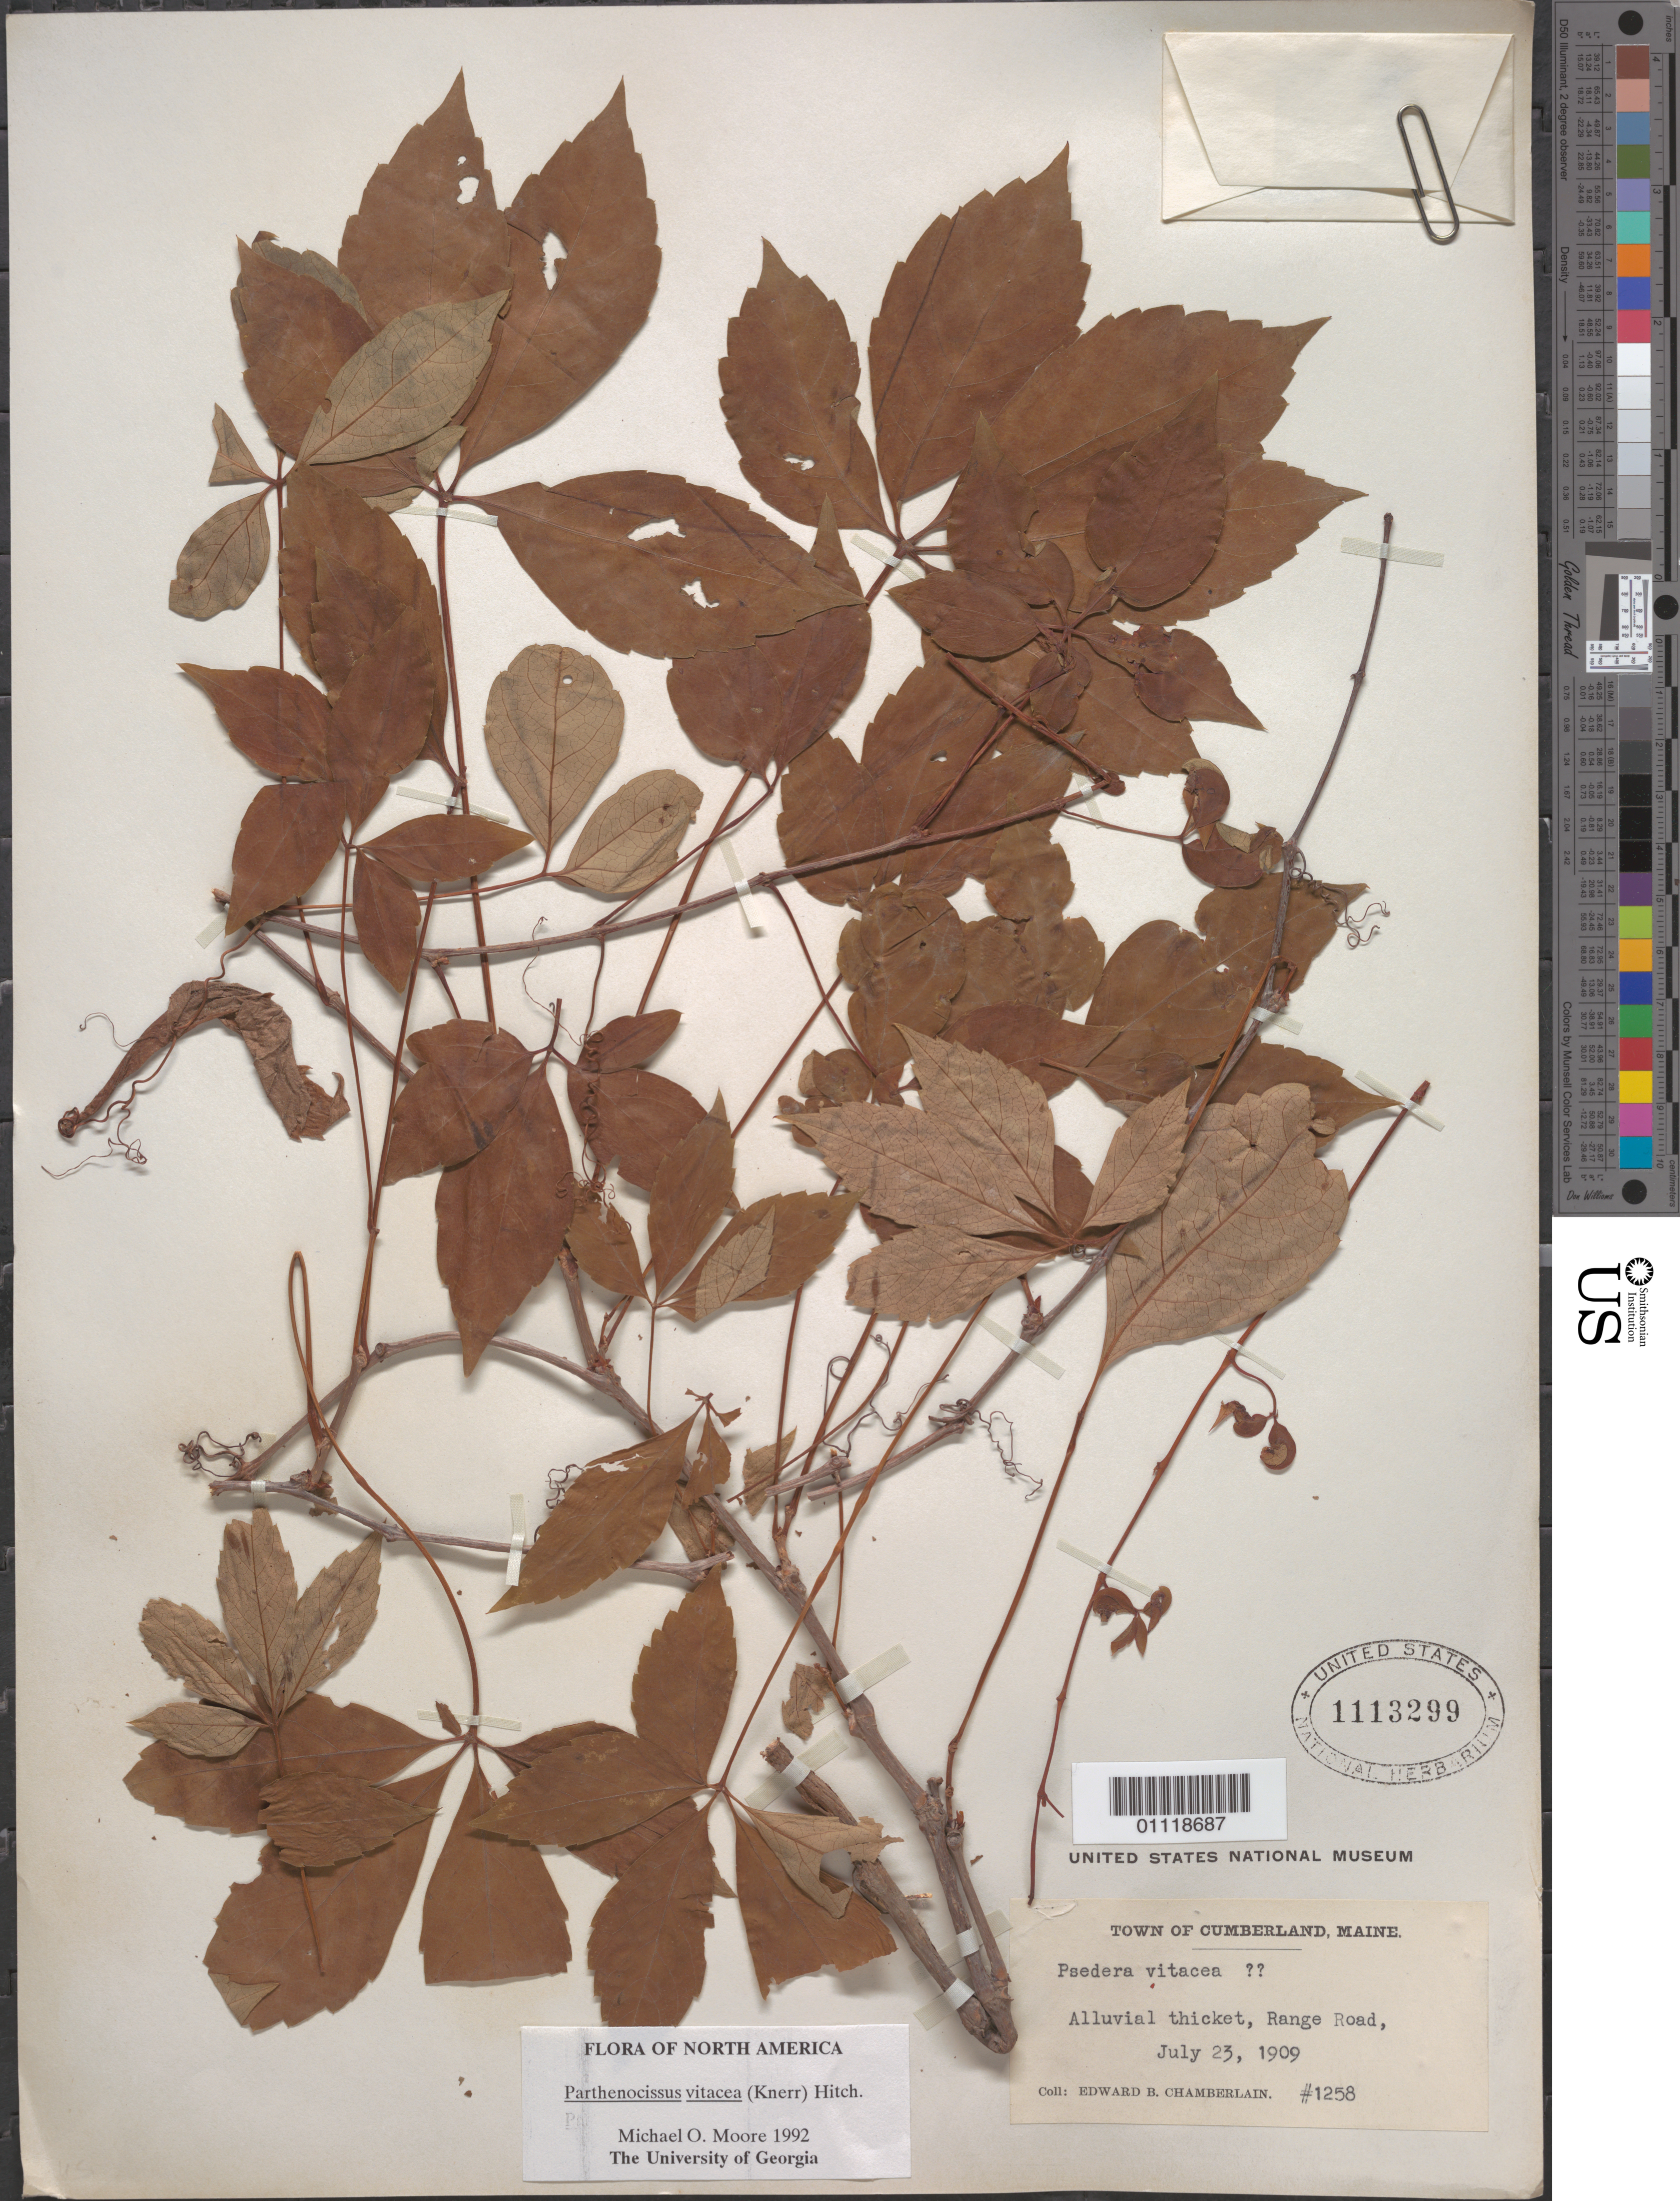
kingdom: Plantae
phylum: Tracheophyta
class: Magnoliopsida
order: Vitales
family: Vitaceae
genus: Parthenocissus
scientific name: Parthenocissus vitacea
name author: (Knerr) Hitchc.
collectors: E. Chamberlain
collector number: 1258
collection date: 1909-07-23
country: United States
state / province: Maine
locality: Town of Cumberland, Range Road.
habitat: Alluvial thicket.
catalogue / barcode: US 1113299